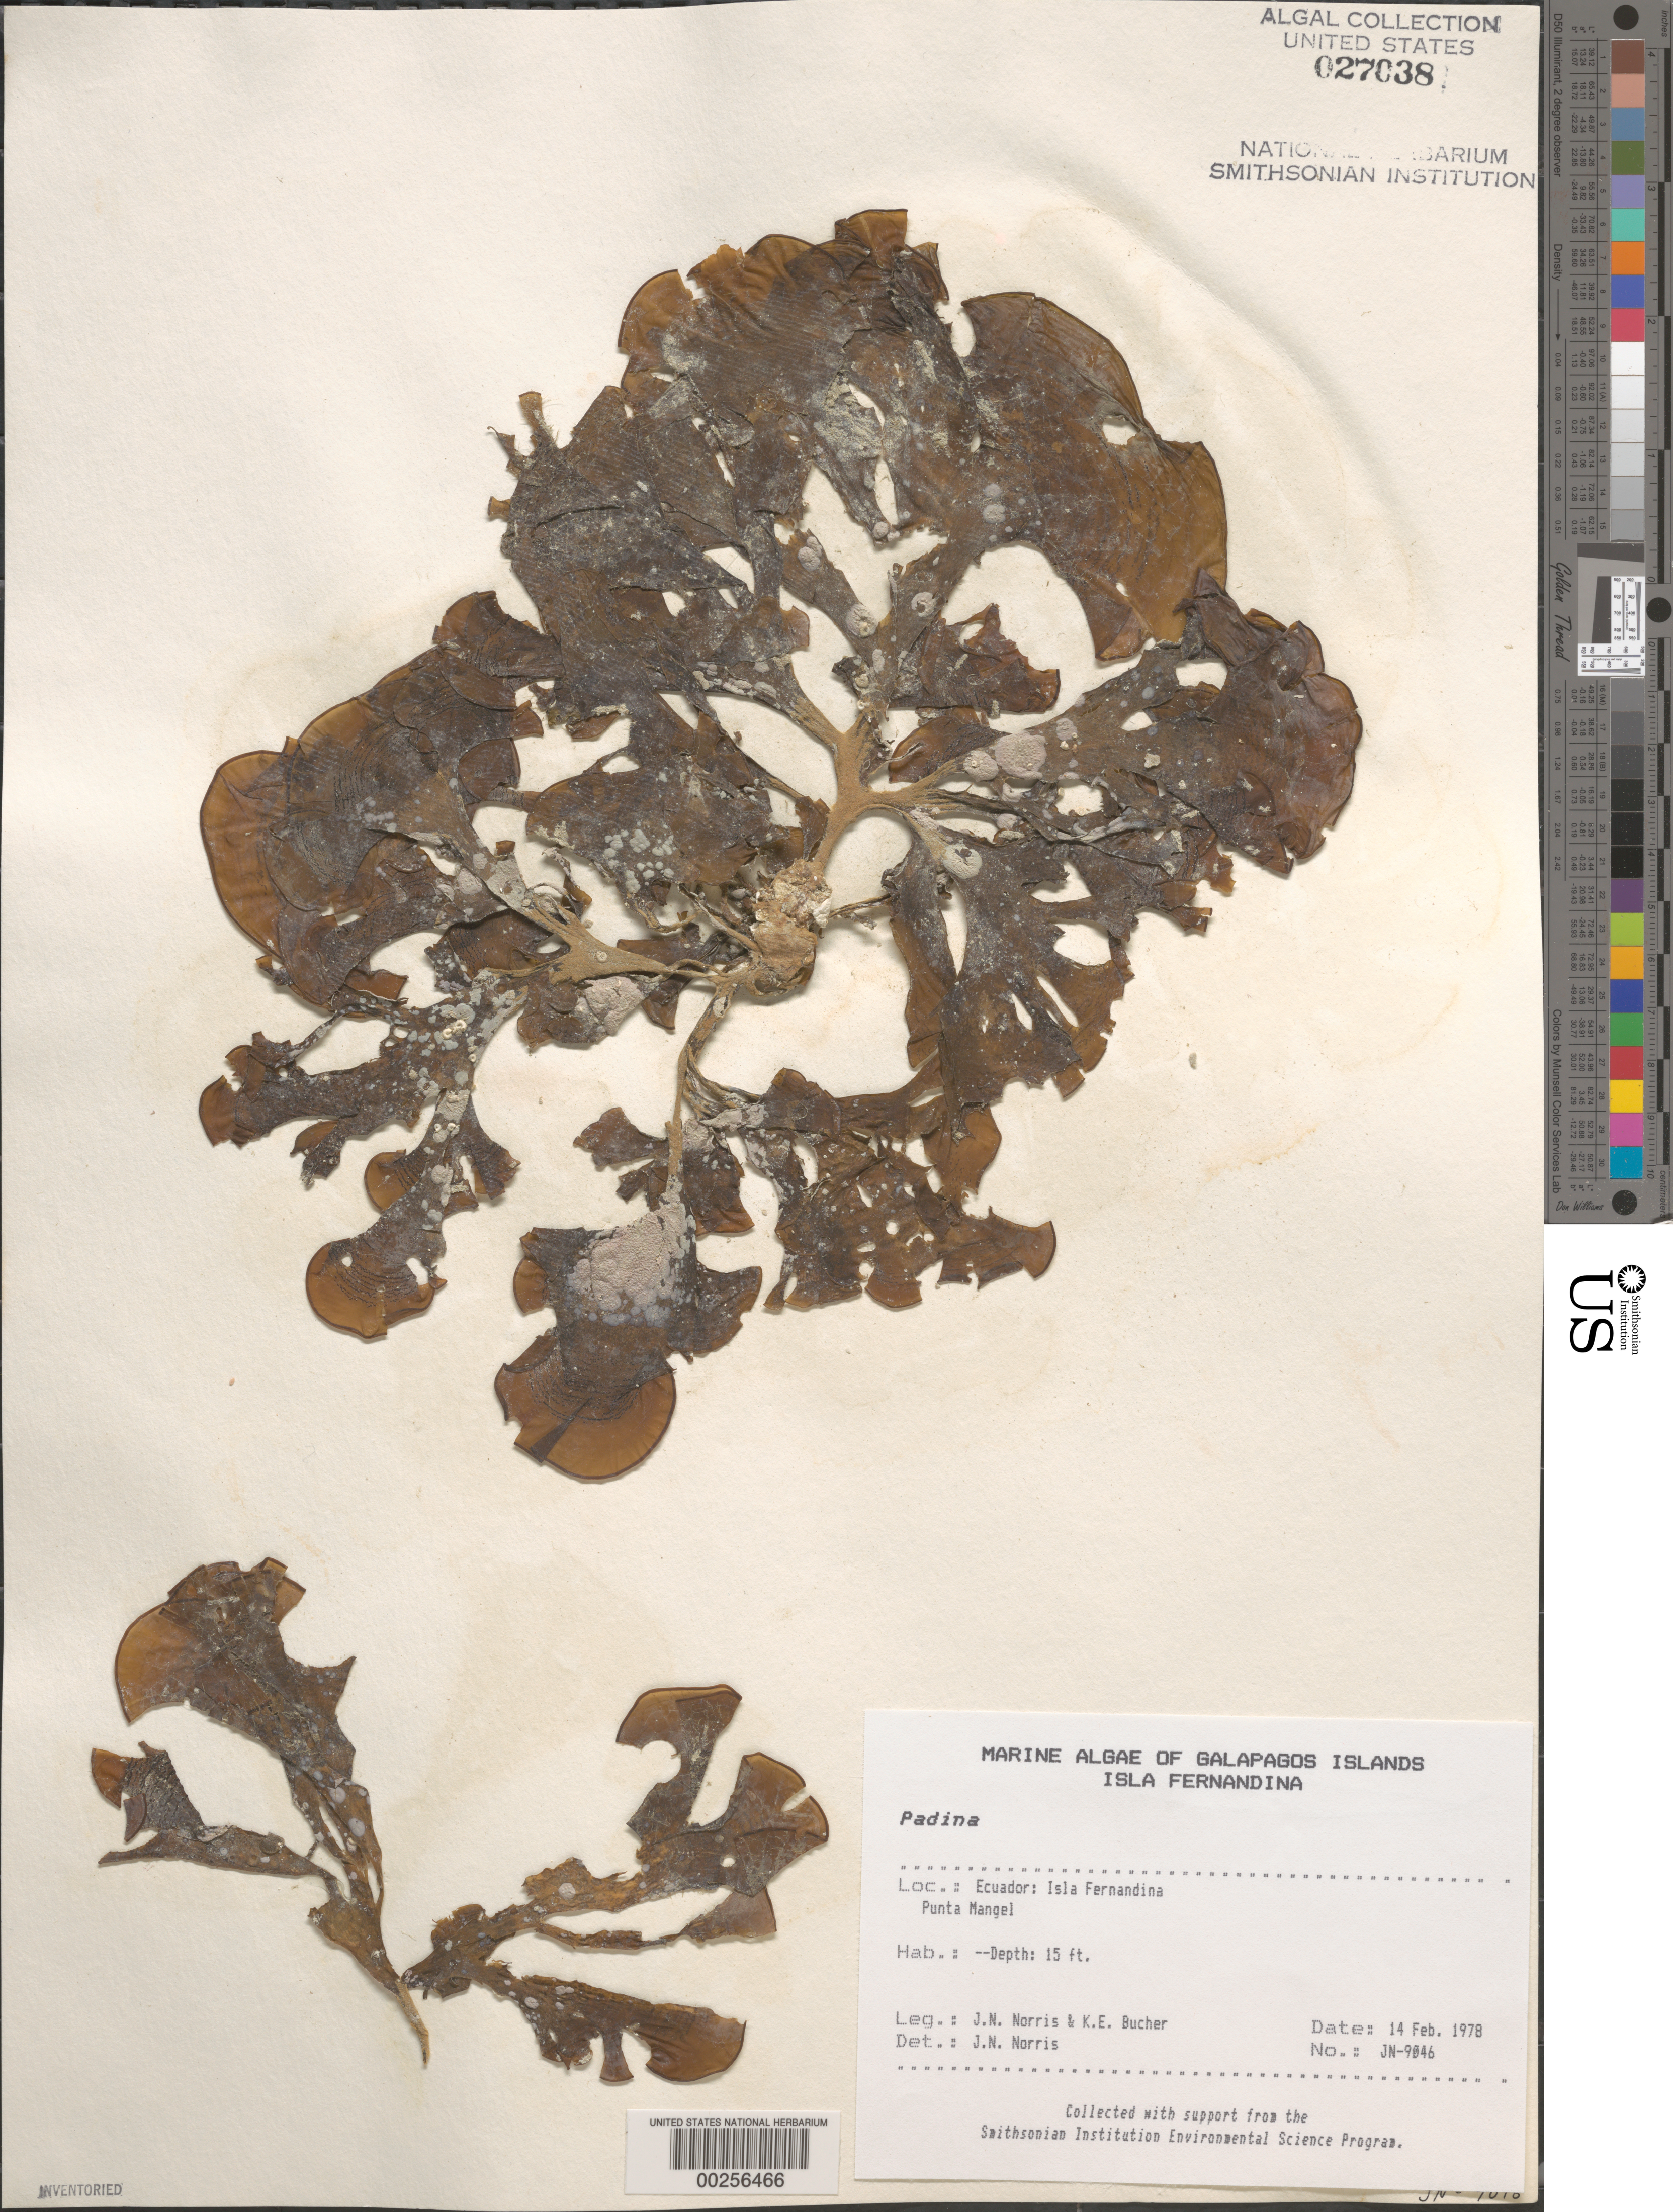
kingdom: Chromista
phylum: Ochrophyta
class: Phaeophyceae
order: Dictyotales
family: Dictyotaceae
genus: Padina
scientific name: Padina sp.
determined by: Norris, James N.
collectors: J. N. Norris & K. E. Bucher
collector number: JN-9046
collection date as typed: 14 Feb 1978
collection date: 1978-02-14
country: Ecuador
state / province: Colón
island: Fernandina [Narborough]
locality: Punta Mangel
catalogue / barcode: US 27038